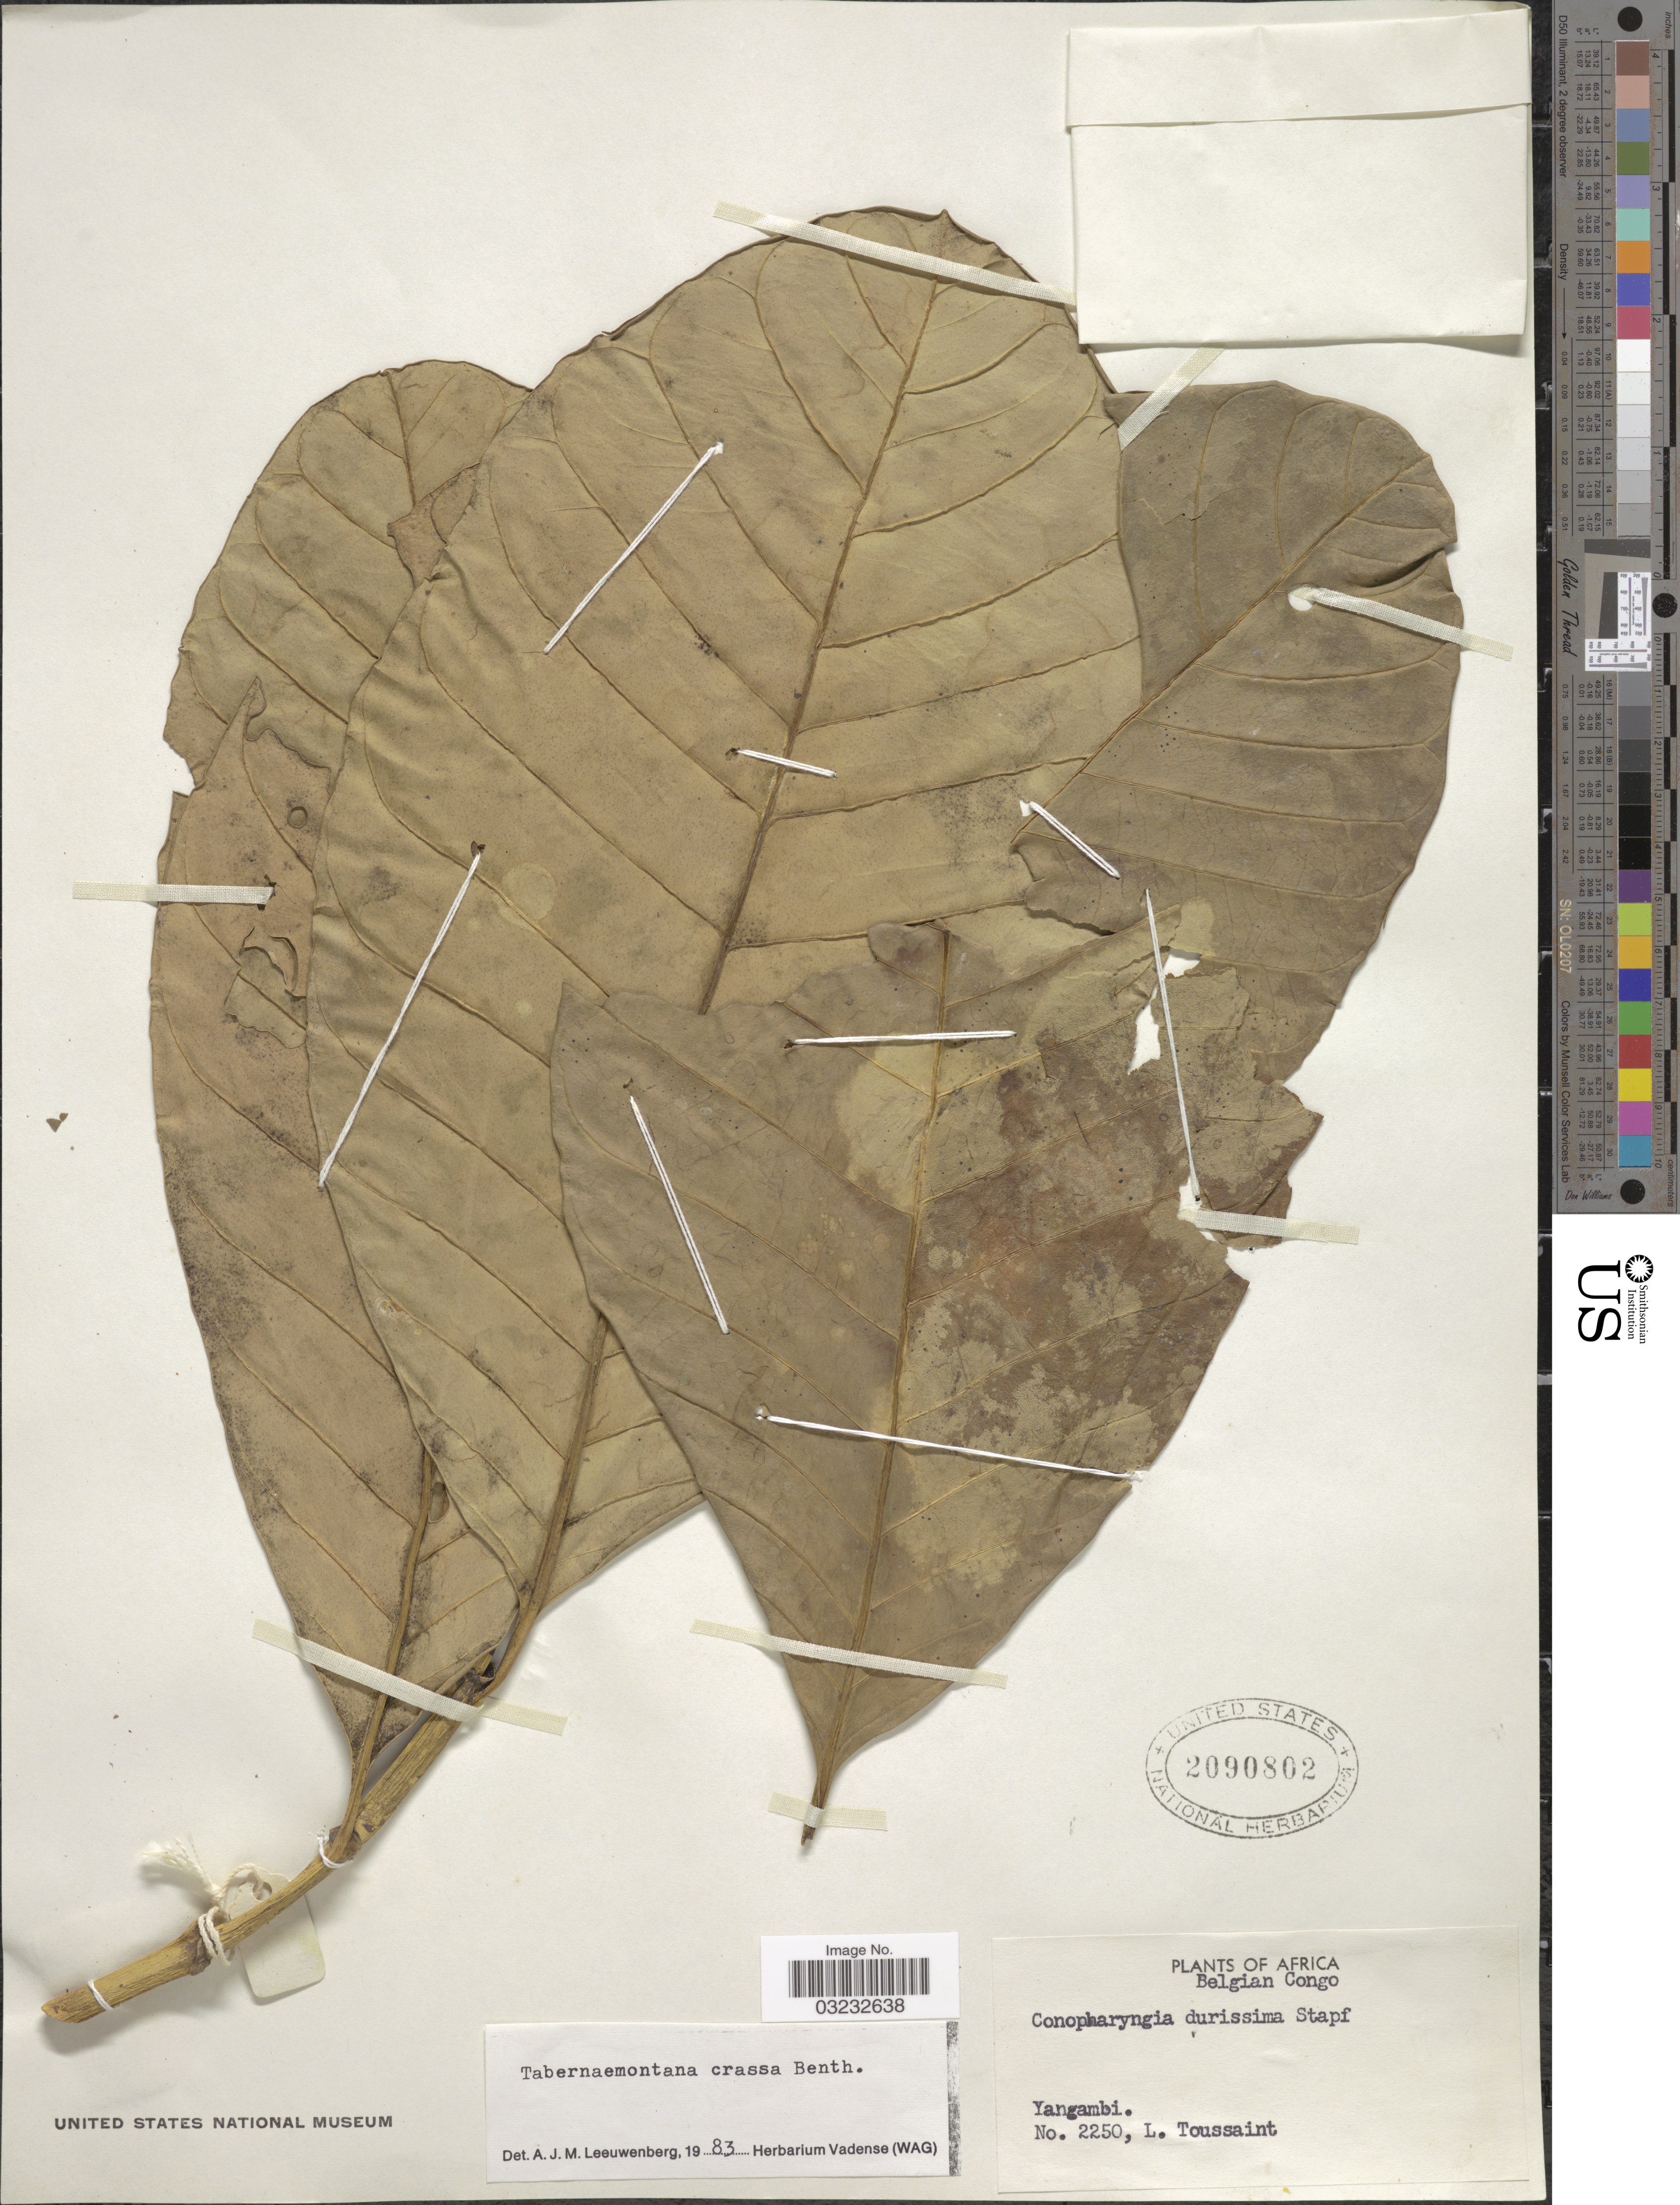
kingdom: Plantae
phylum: Tracheophyta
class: Magnoliopsida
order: Gentianales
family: Apocynaceae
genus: Tabernaemontana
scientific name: Tabernaemontana crassa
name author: Benth.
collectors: L. Toussaint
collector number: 2250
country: Congo, Democratic Republic of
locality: Belgian Congo. Yangambi.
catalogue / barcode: US 2090802